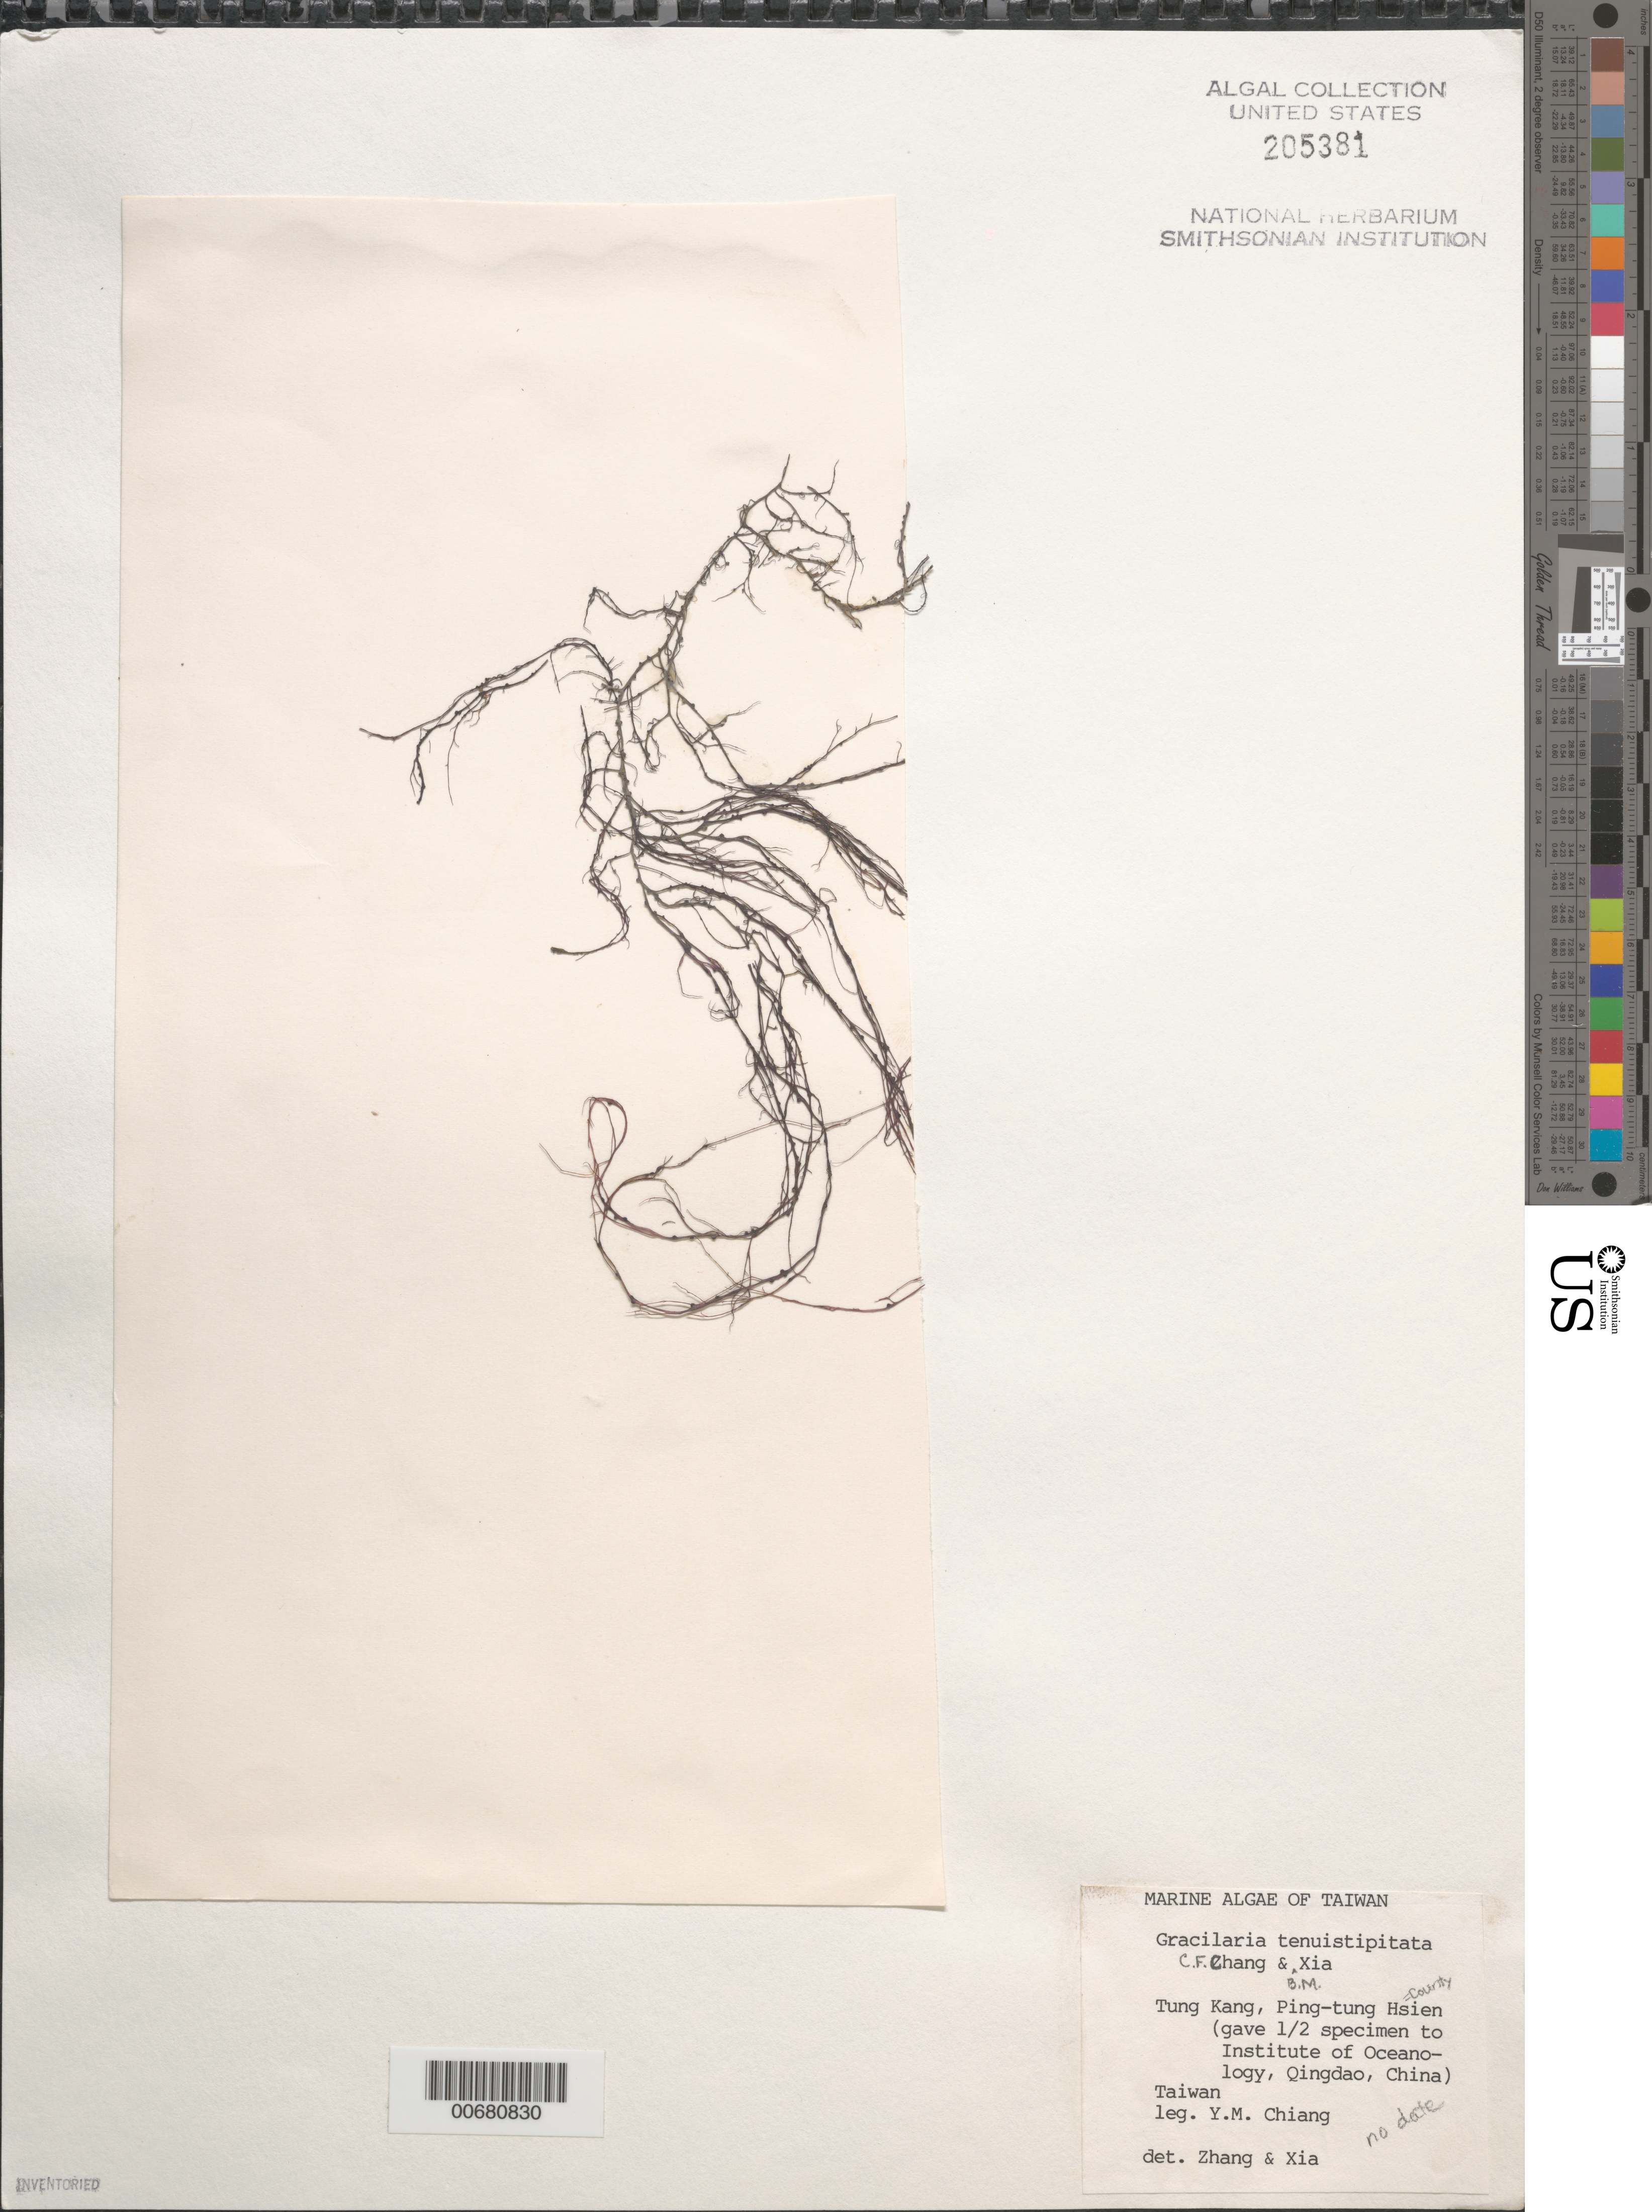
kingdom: Plantae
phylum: Rhodophyta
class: Florideophyceae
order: Gracilariales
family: Gracilariaceae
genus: Gracilaria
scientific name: Gracilaria tenuistipitata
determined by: Chang, C. F.; Xia, B. M.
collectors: Y. Chiang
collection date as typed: no date given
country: Taiwan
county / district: P'ing-tung Hsien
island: Taiwan [Formosa]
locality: Tung Kang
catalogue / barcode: US 205381